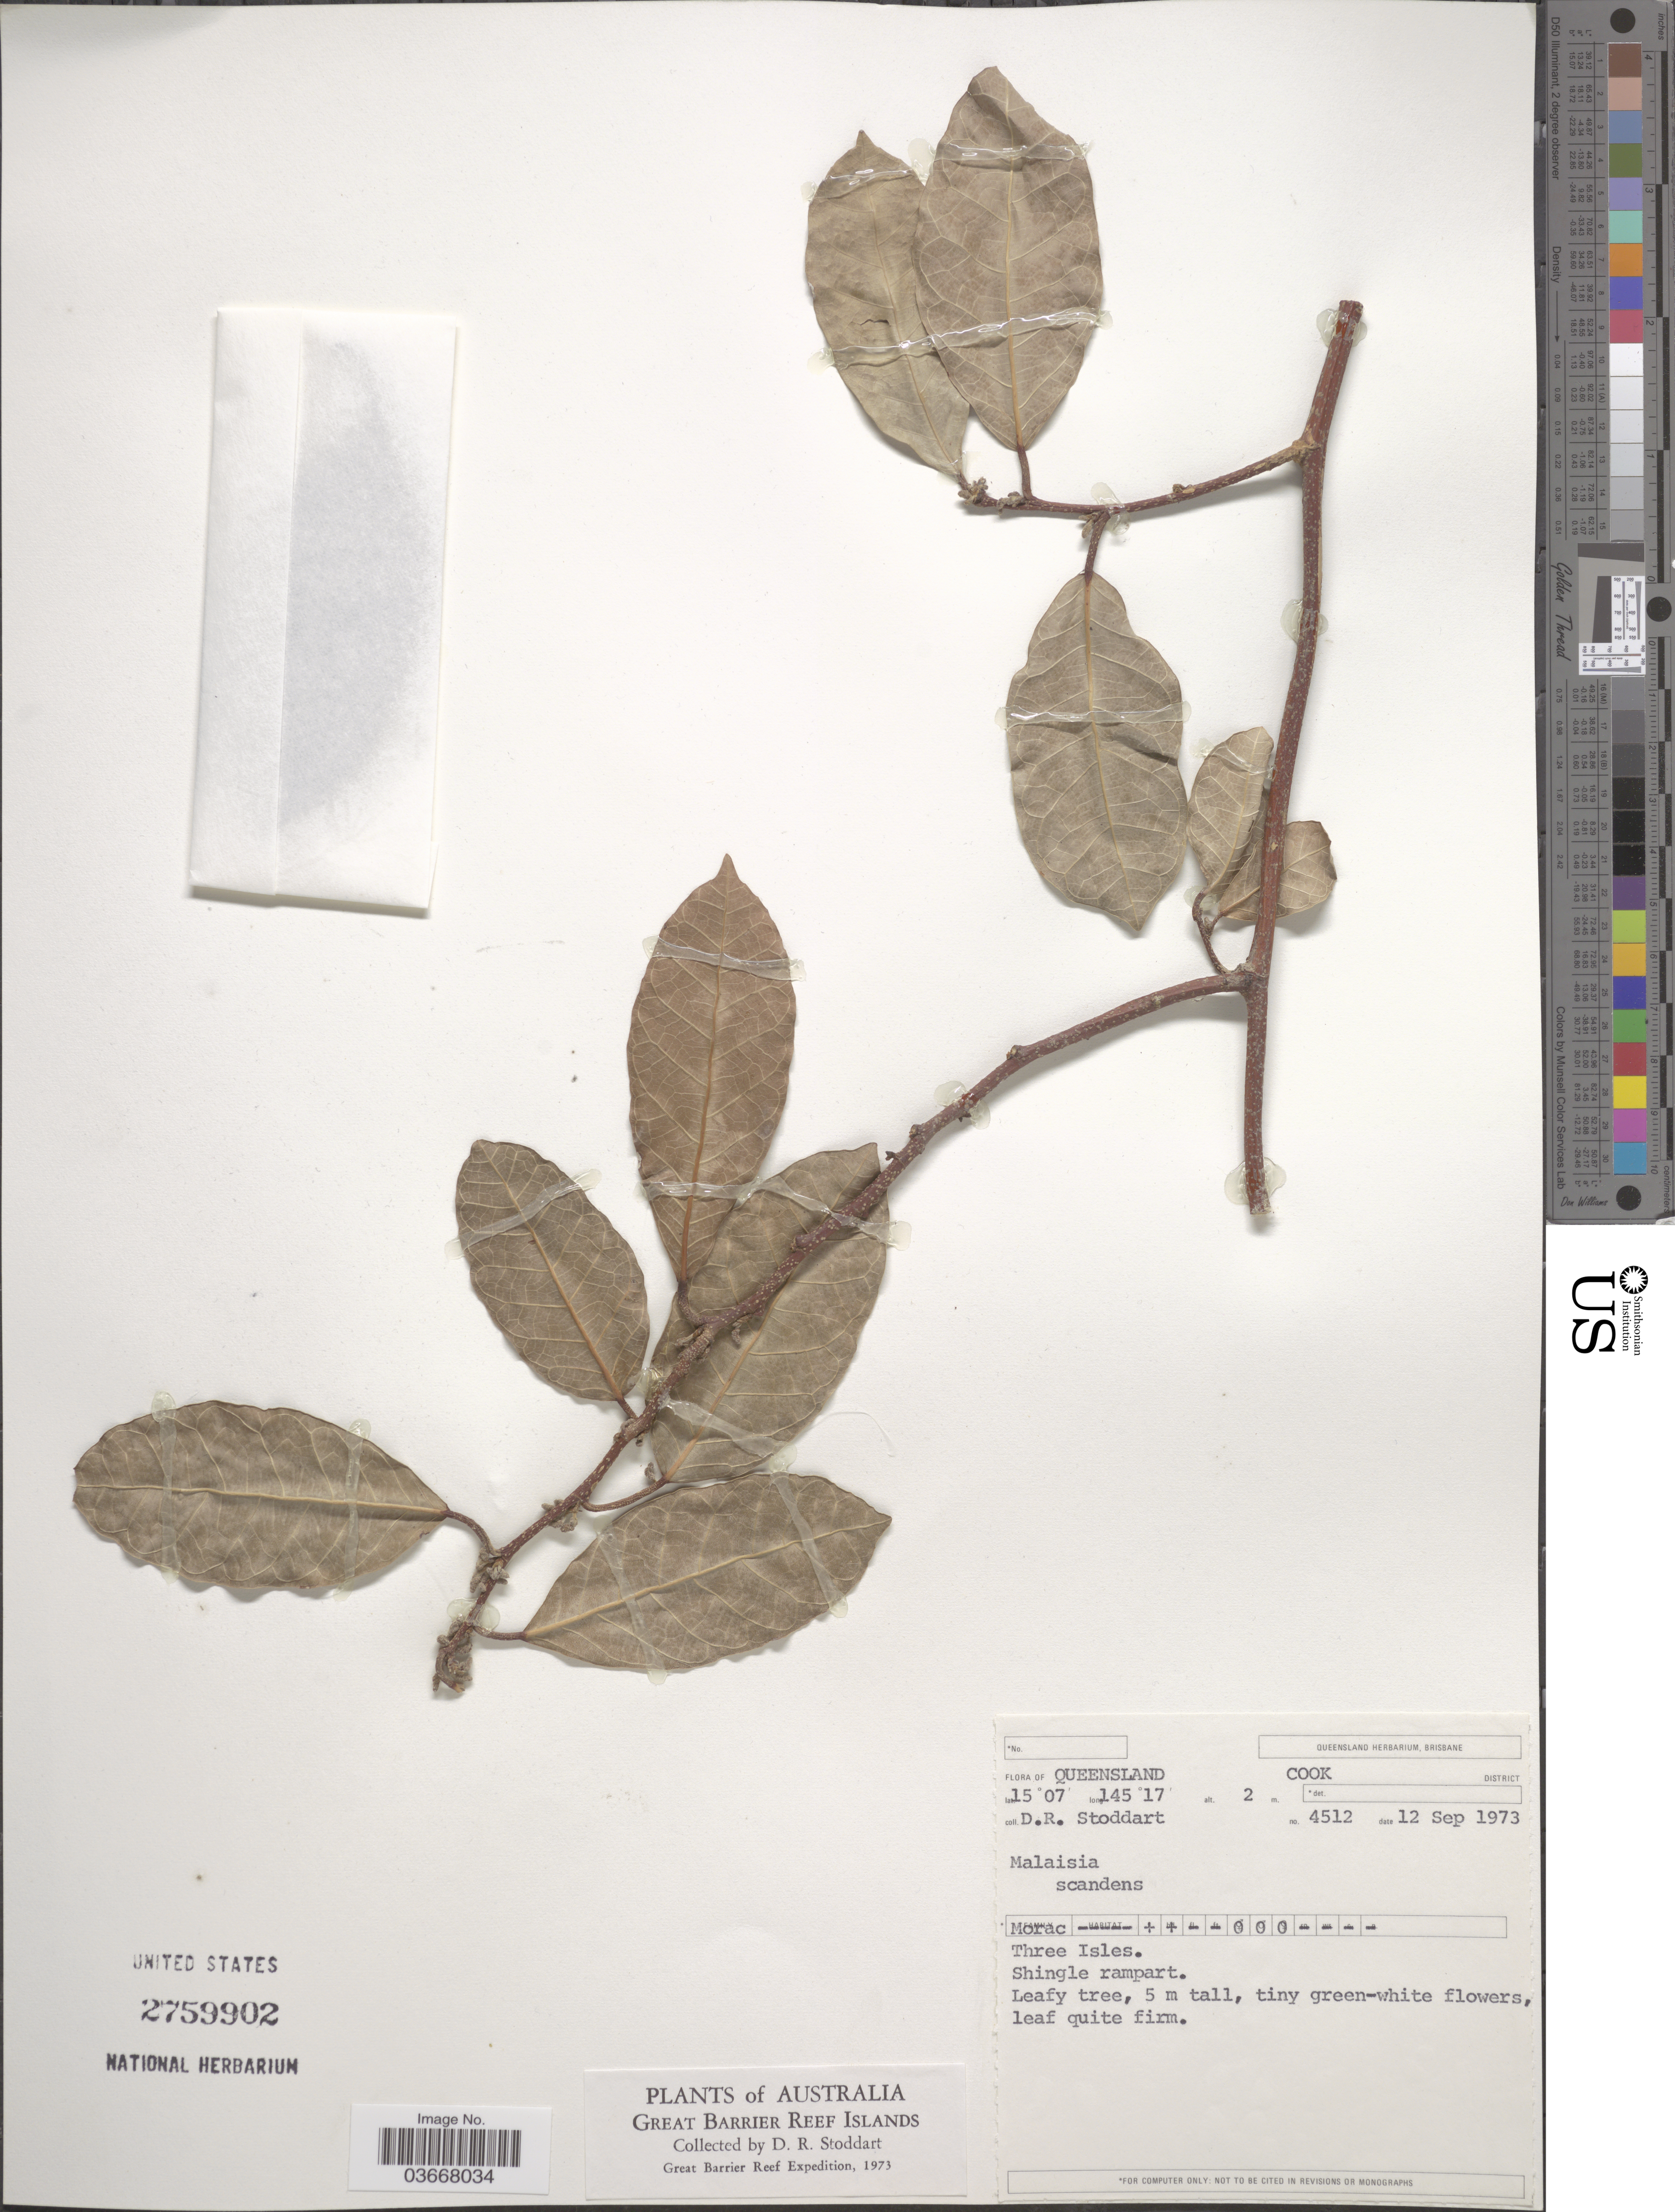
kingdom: Plantae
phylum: Tracheophyta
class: Magnoliopsida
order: Rosales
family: Moraceae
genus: Malaisia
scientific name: Malaisia scandens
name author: (Lour.) Planch.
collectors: D. R. Stoddart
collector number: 4512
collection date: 1973-09-12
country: Australia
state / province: Queensland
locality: Great Barrier Reef Islands. Cook District. Three Isles.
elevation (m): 2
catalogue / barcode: US 2759902